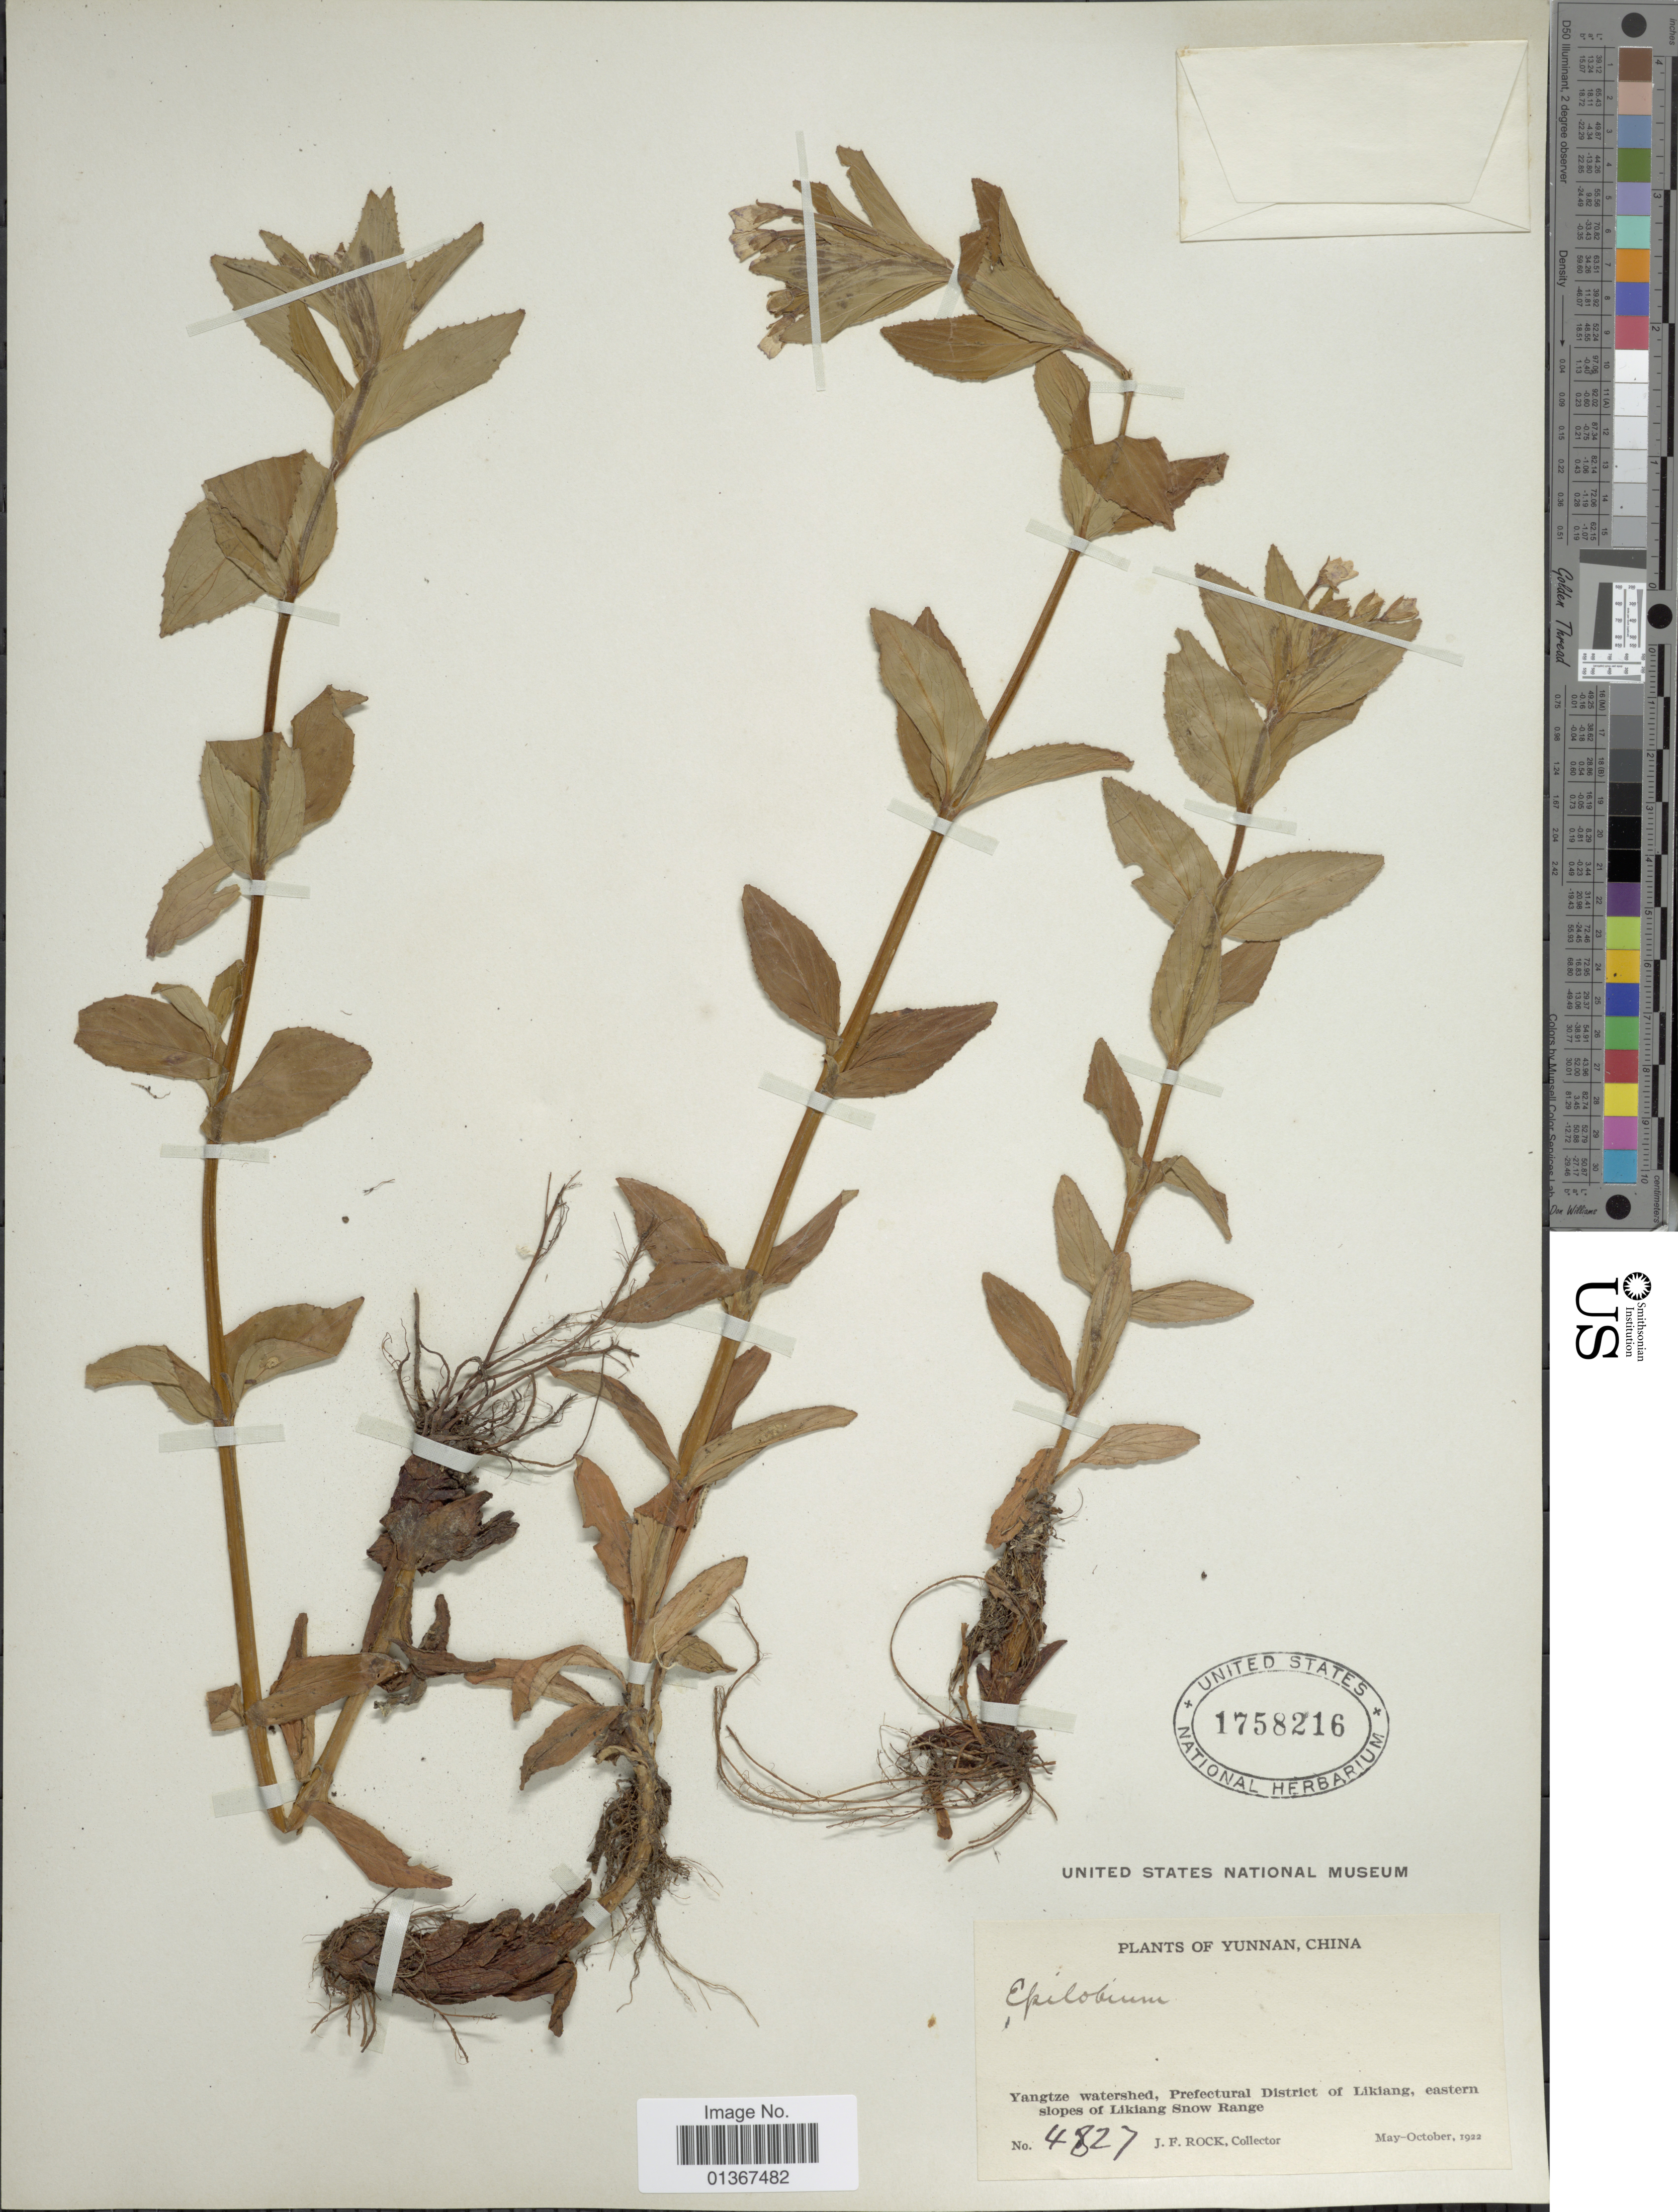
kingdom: Plantae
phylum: Tracheophyta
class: Magnoliopsida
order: Myrtales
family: Onagraceae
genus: Epilobium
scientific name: Epilobium sikkimense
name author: Hausskn.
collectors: J. Rock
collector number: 4827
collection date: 1922-05/1922-10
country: China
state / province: Yunnan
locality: Yangtze watershed, Prefectural District of Likiang, eastern slopes of Likiang Snow Range.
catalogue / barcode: US 1758216